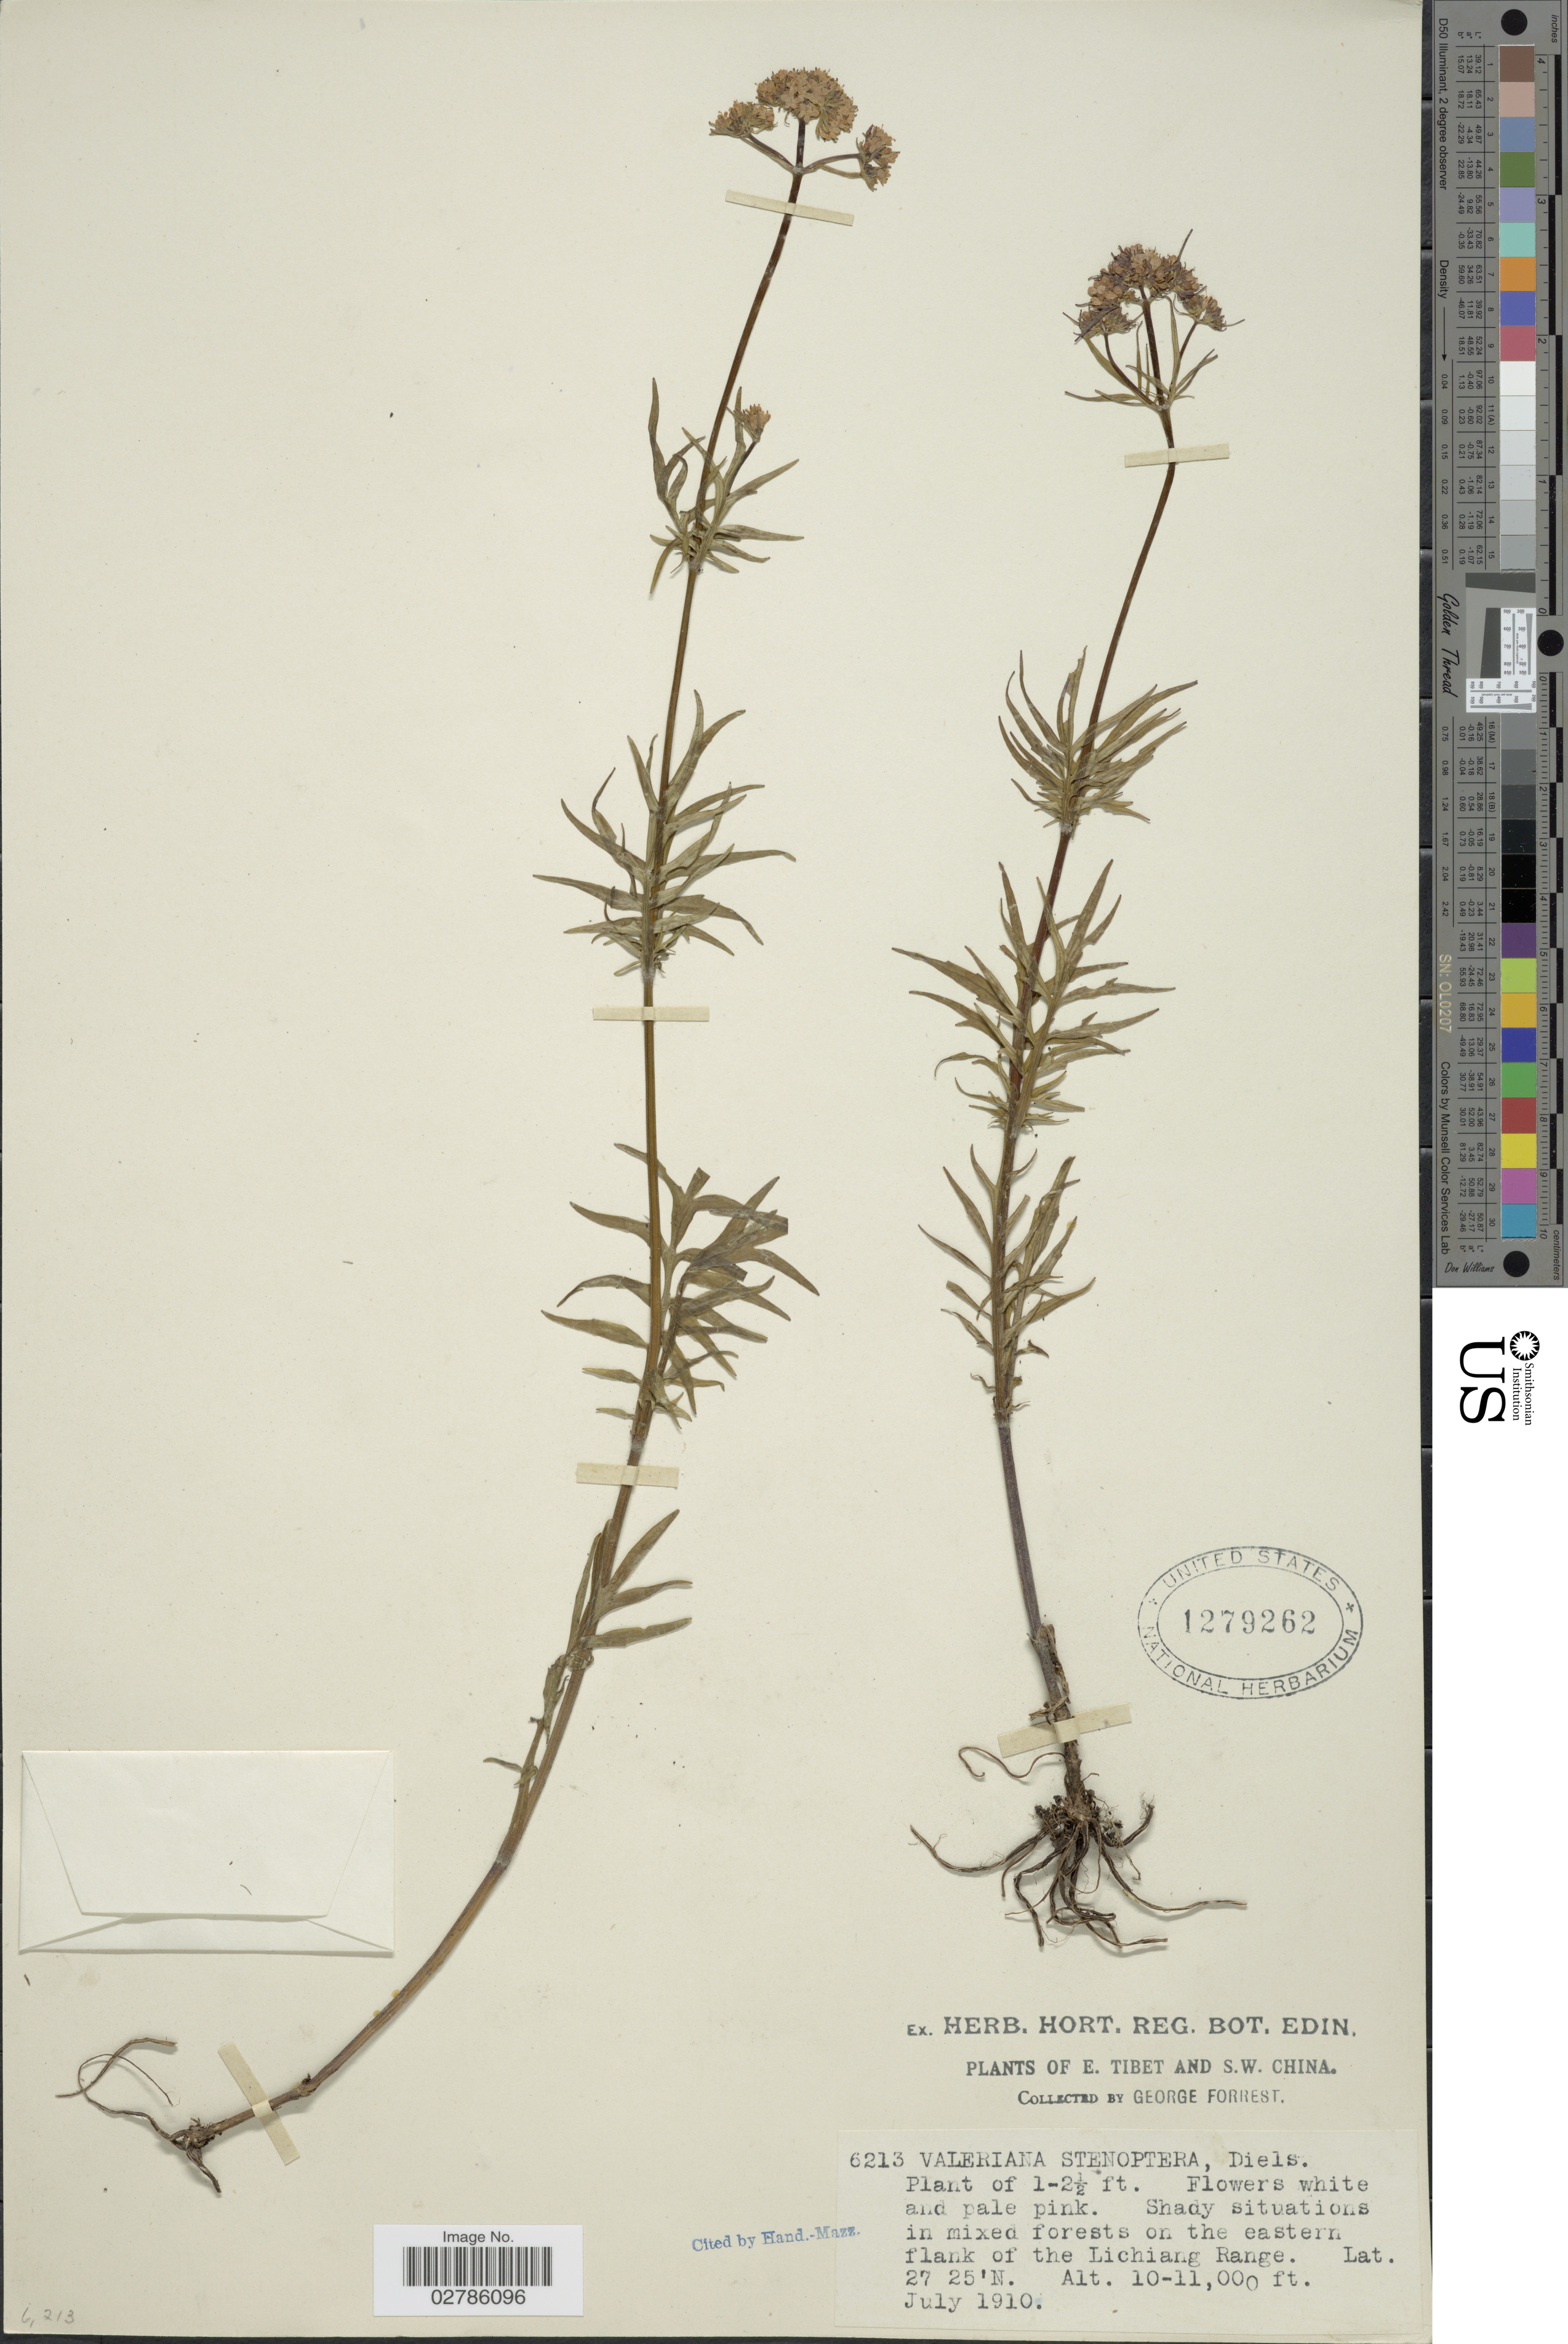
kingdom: Plantae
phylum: Tracheophyta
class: Magnoliopsida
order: Dipsacales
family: Caprifoliaceae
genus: Valeriana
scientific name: Valeriana stenoptera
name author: Diels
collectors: G. Forrest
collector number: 6213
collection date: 1910-07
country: China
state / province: Xizang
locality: E. Tibet and S.W. China. Shady situations in mixed forests on the eastern flank of the Lichiang Range.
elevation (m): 3048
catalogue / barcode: US 1279262